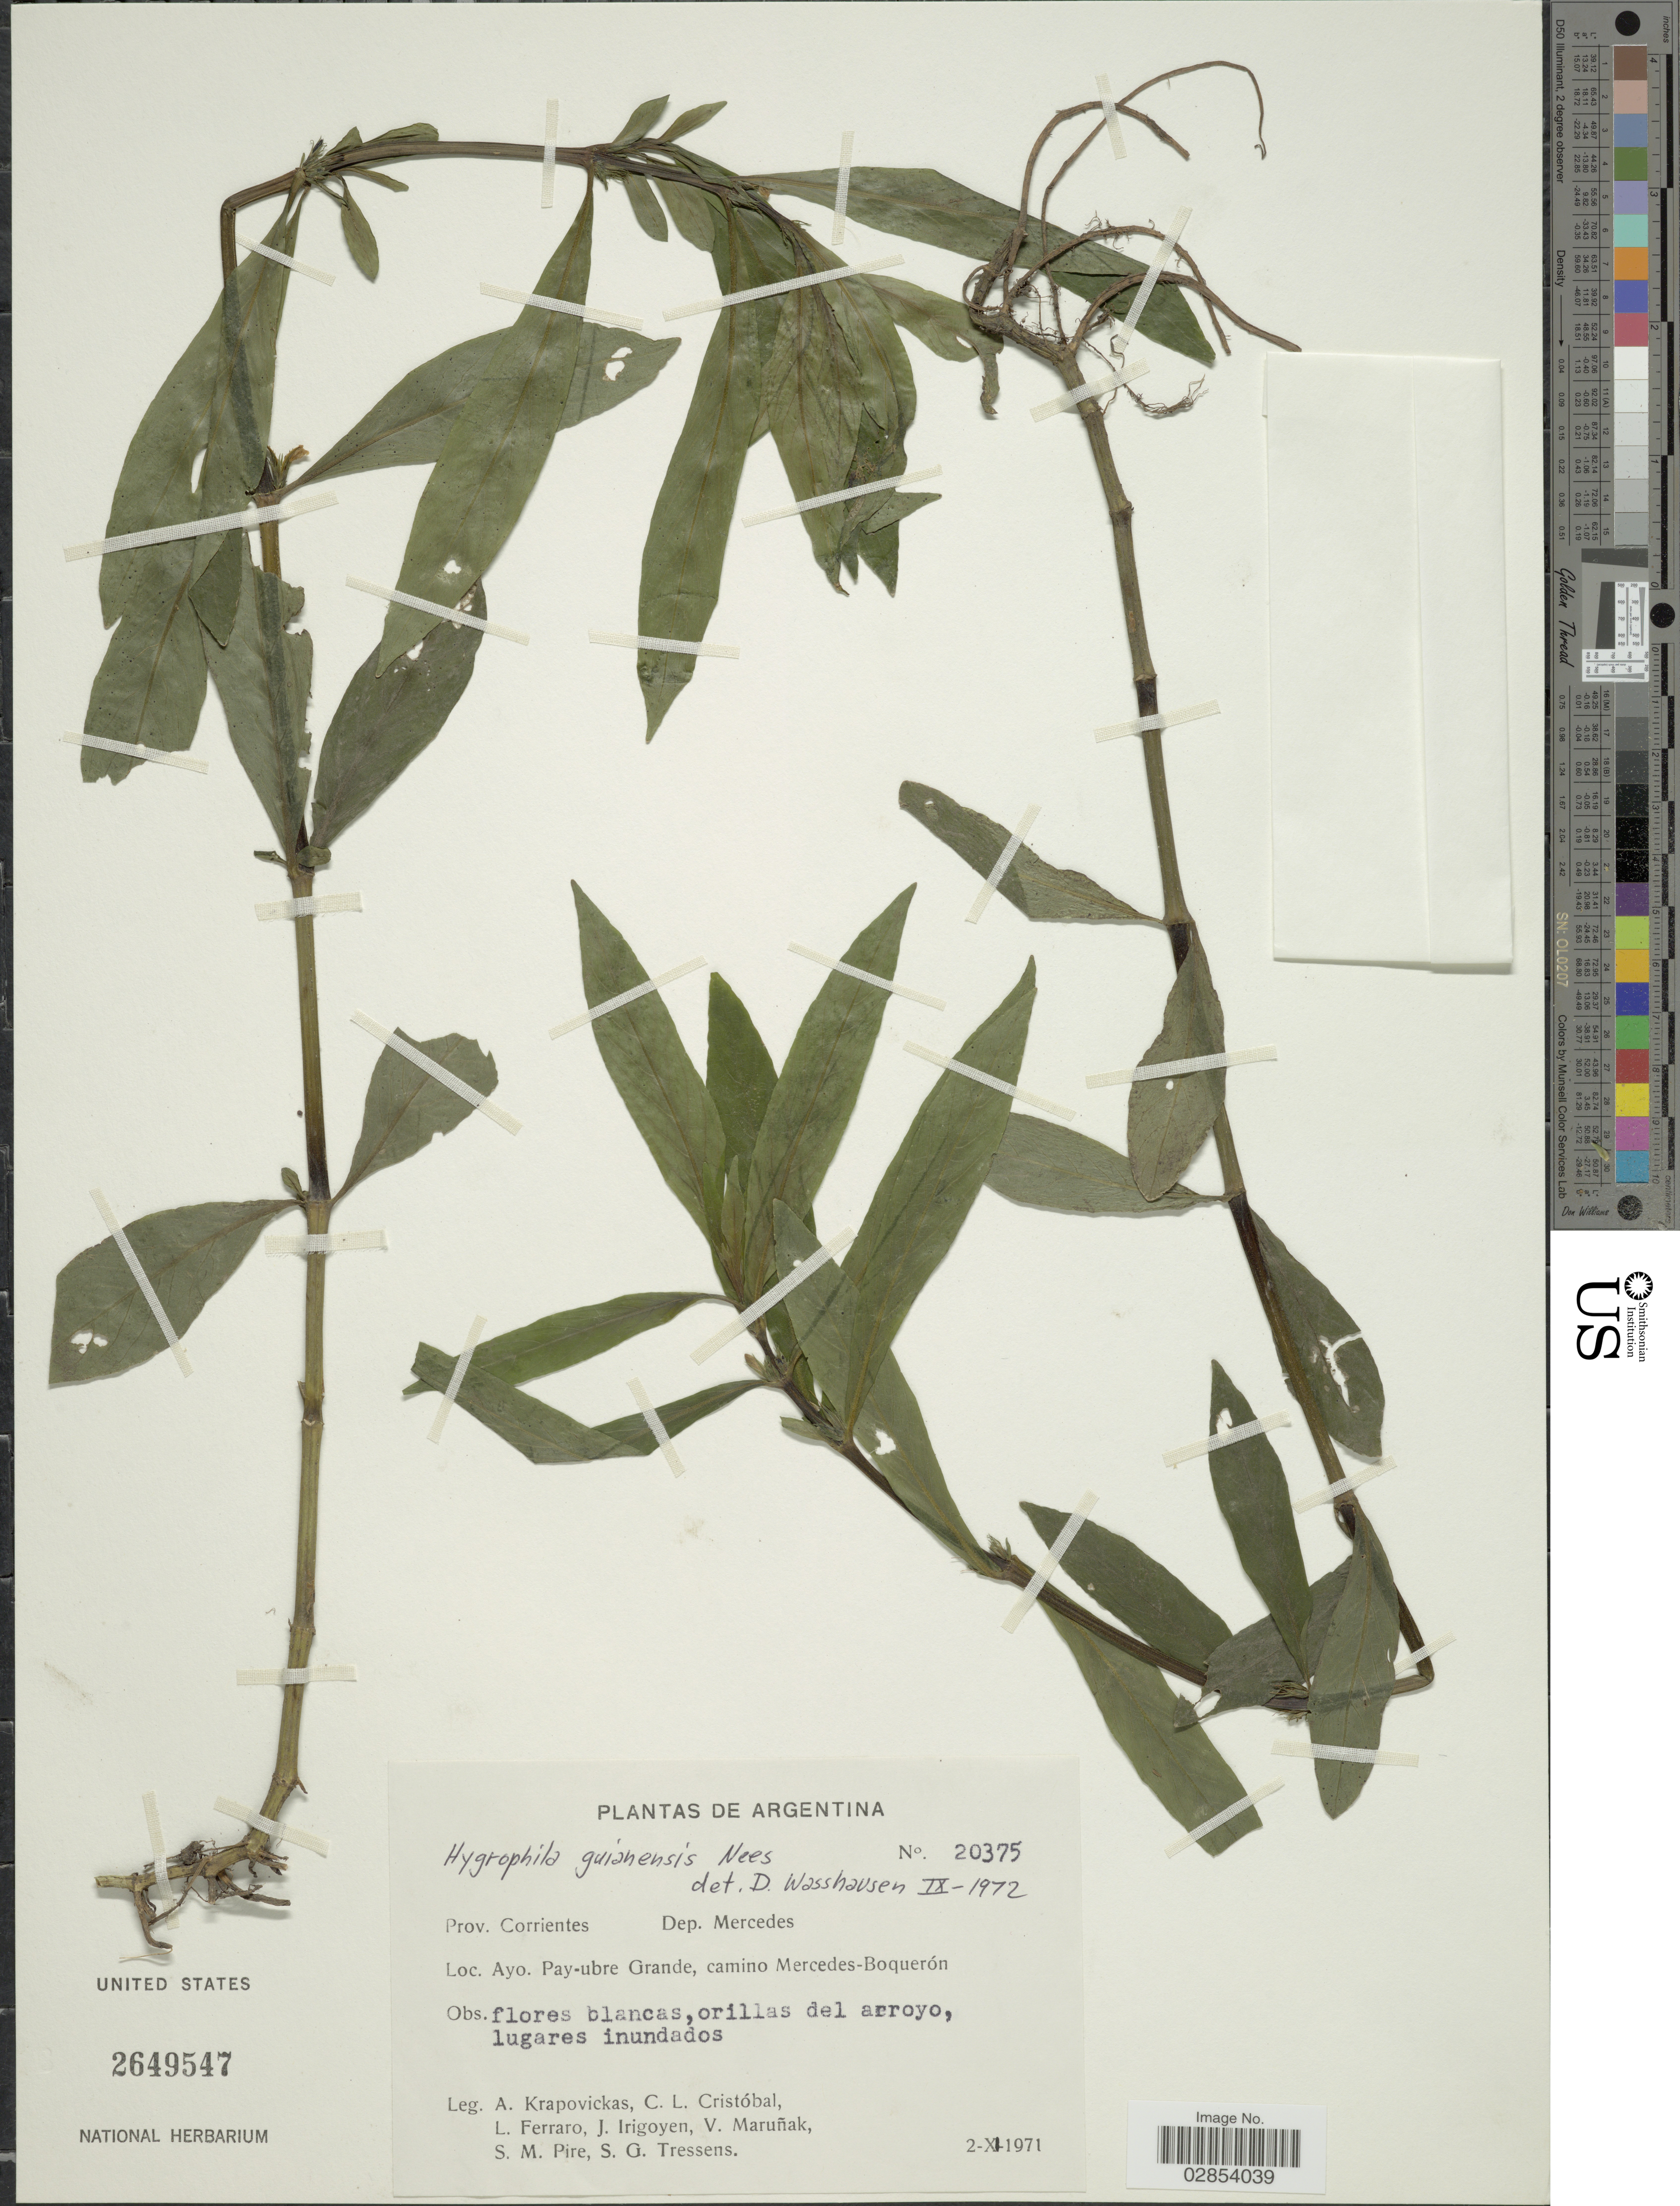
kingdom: Plantae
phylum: Tracheophyta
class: Magnoliopsida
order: Lamiales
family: Acanthaceae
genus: Hygrophila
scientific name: Hygrophila costata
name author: Nees & T. Nees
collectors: A. Krapovickas, C. L. Cristóbal, L. Ferraro, J. Irigoyen & et al.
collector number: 20375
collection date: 1971-11-02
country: Argentina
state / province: Corrientes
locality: Dep. Mercedes, Ayo. Pay-ubre Grande, camino Merceds-Boquerón.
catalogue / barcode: US 2649547